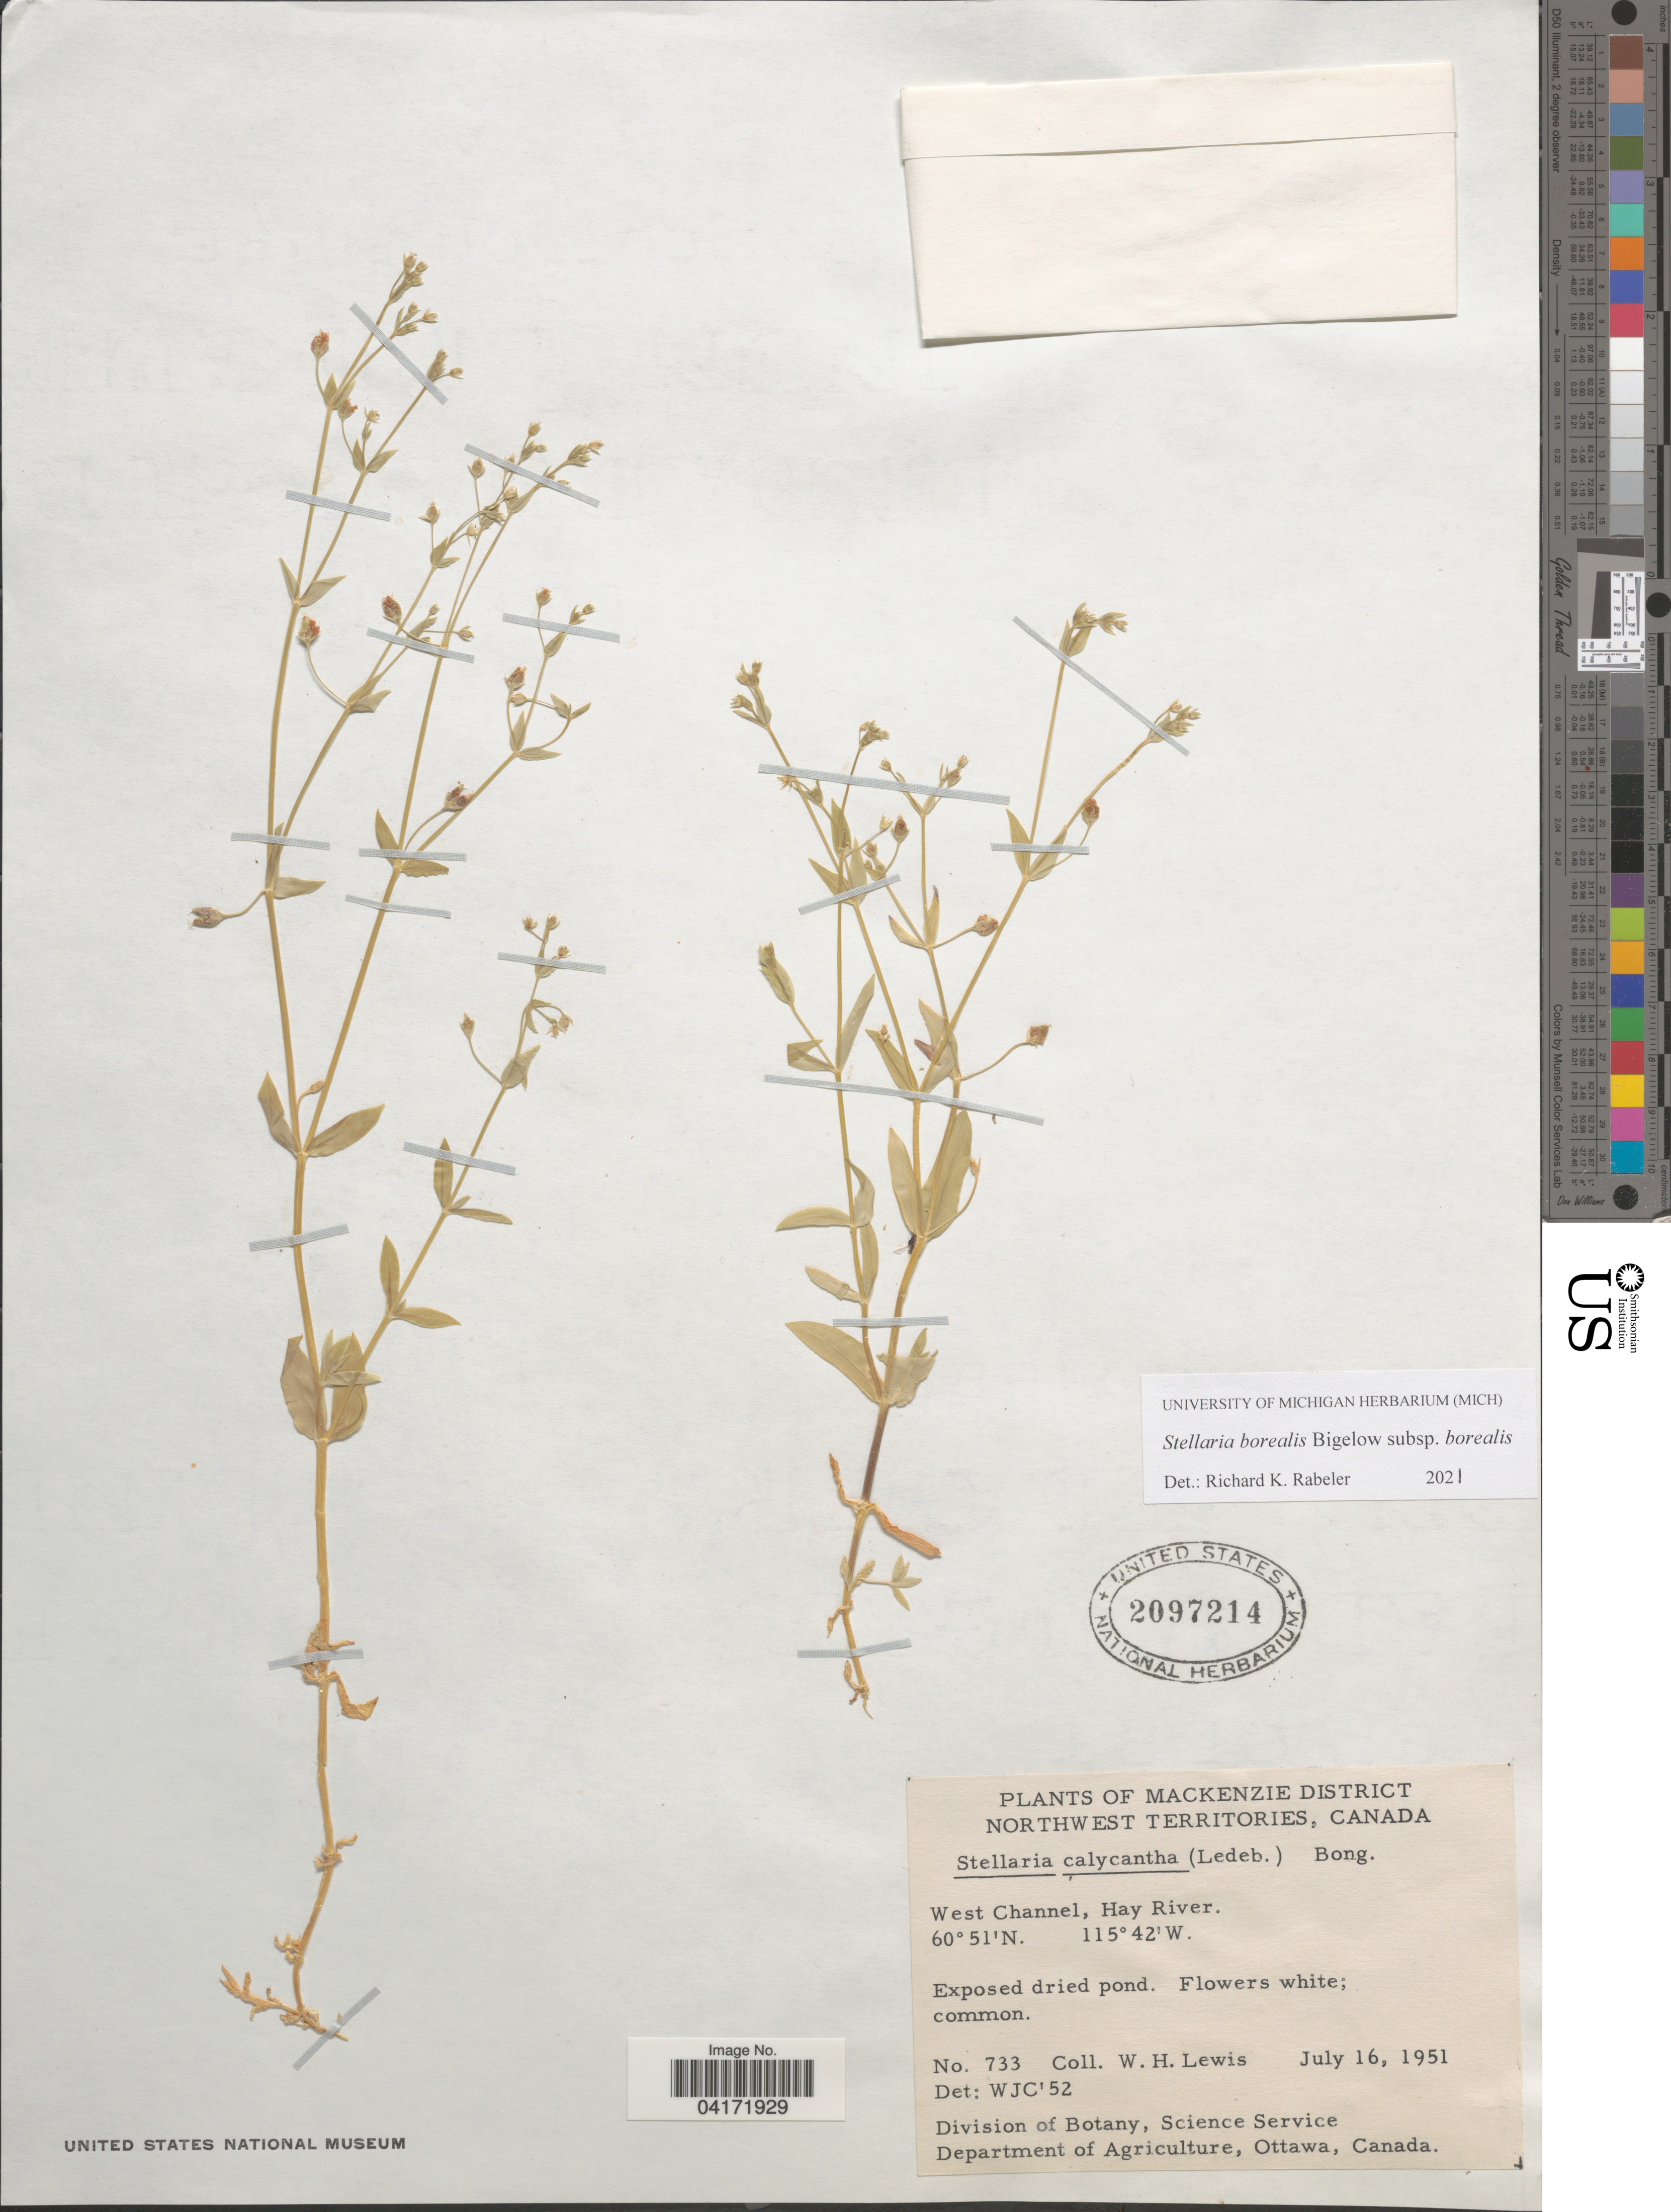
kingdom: Plantae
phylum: Tracheophyta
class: Magnoliopsida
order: Caryophyllales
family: Caryophyllaceae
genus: Stellaria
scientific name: Stellaria borealis subsp. borealis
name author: Bigelow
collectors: W. H. Lewis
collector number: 733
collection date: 1951-07-16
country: Canada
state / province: Northwest Territories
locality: Mackenzie District. West Channel, Hay River.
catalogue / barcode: US 2097214